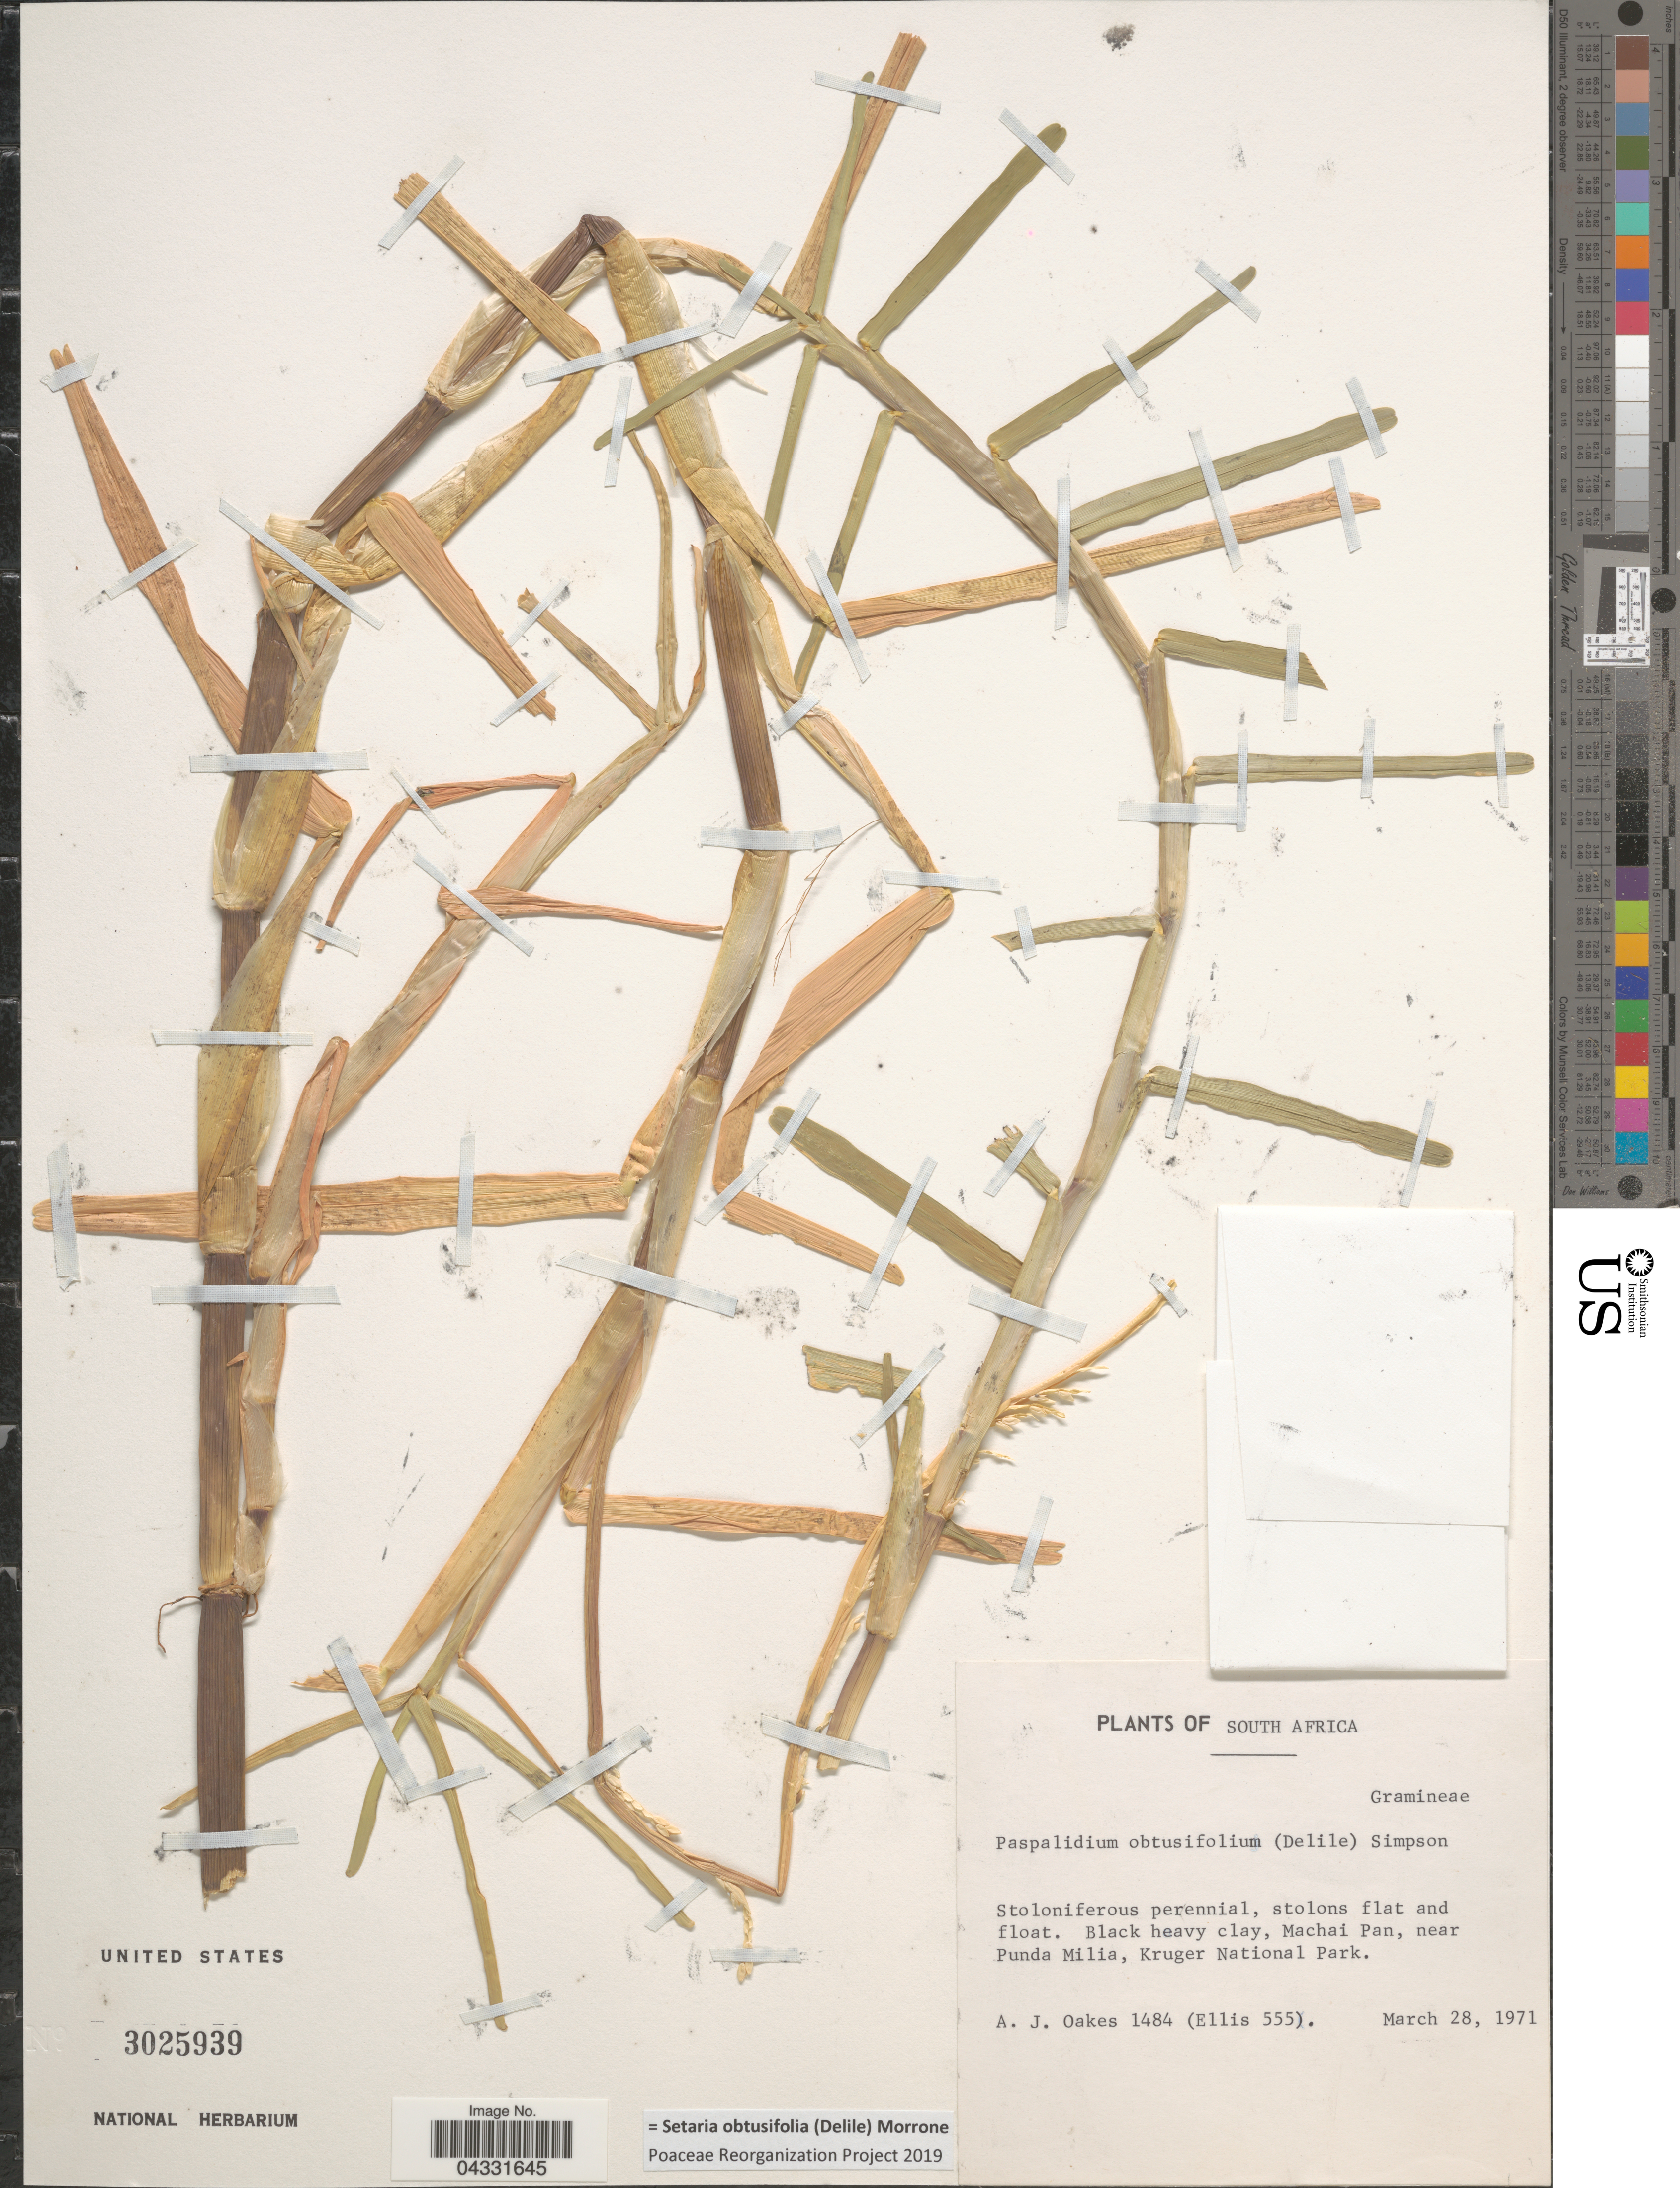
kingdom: Plantae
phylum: Tracheophyta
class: Liliopsida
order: Poales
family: Poaceae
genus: Setaria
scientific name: Setaria obtusifolia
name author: (Delile) Morrone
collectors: A. Oakes & -. Ellis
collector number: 1484/555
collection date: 1971-03-28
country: South Africa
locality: Machai Pan, near Punda Milia, Kruger National Park.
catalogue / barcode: US 3025939